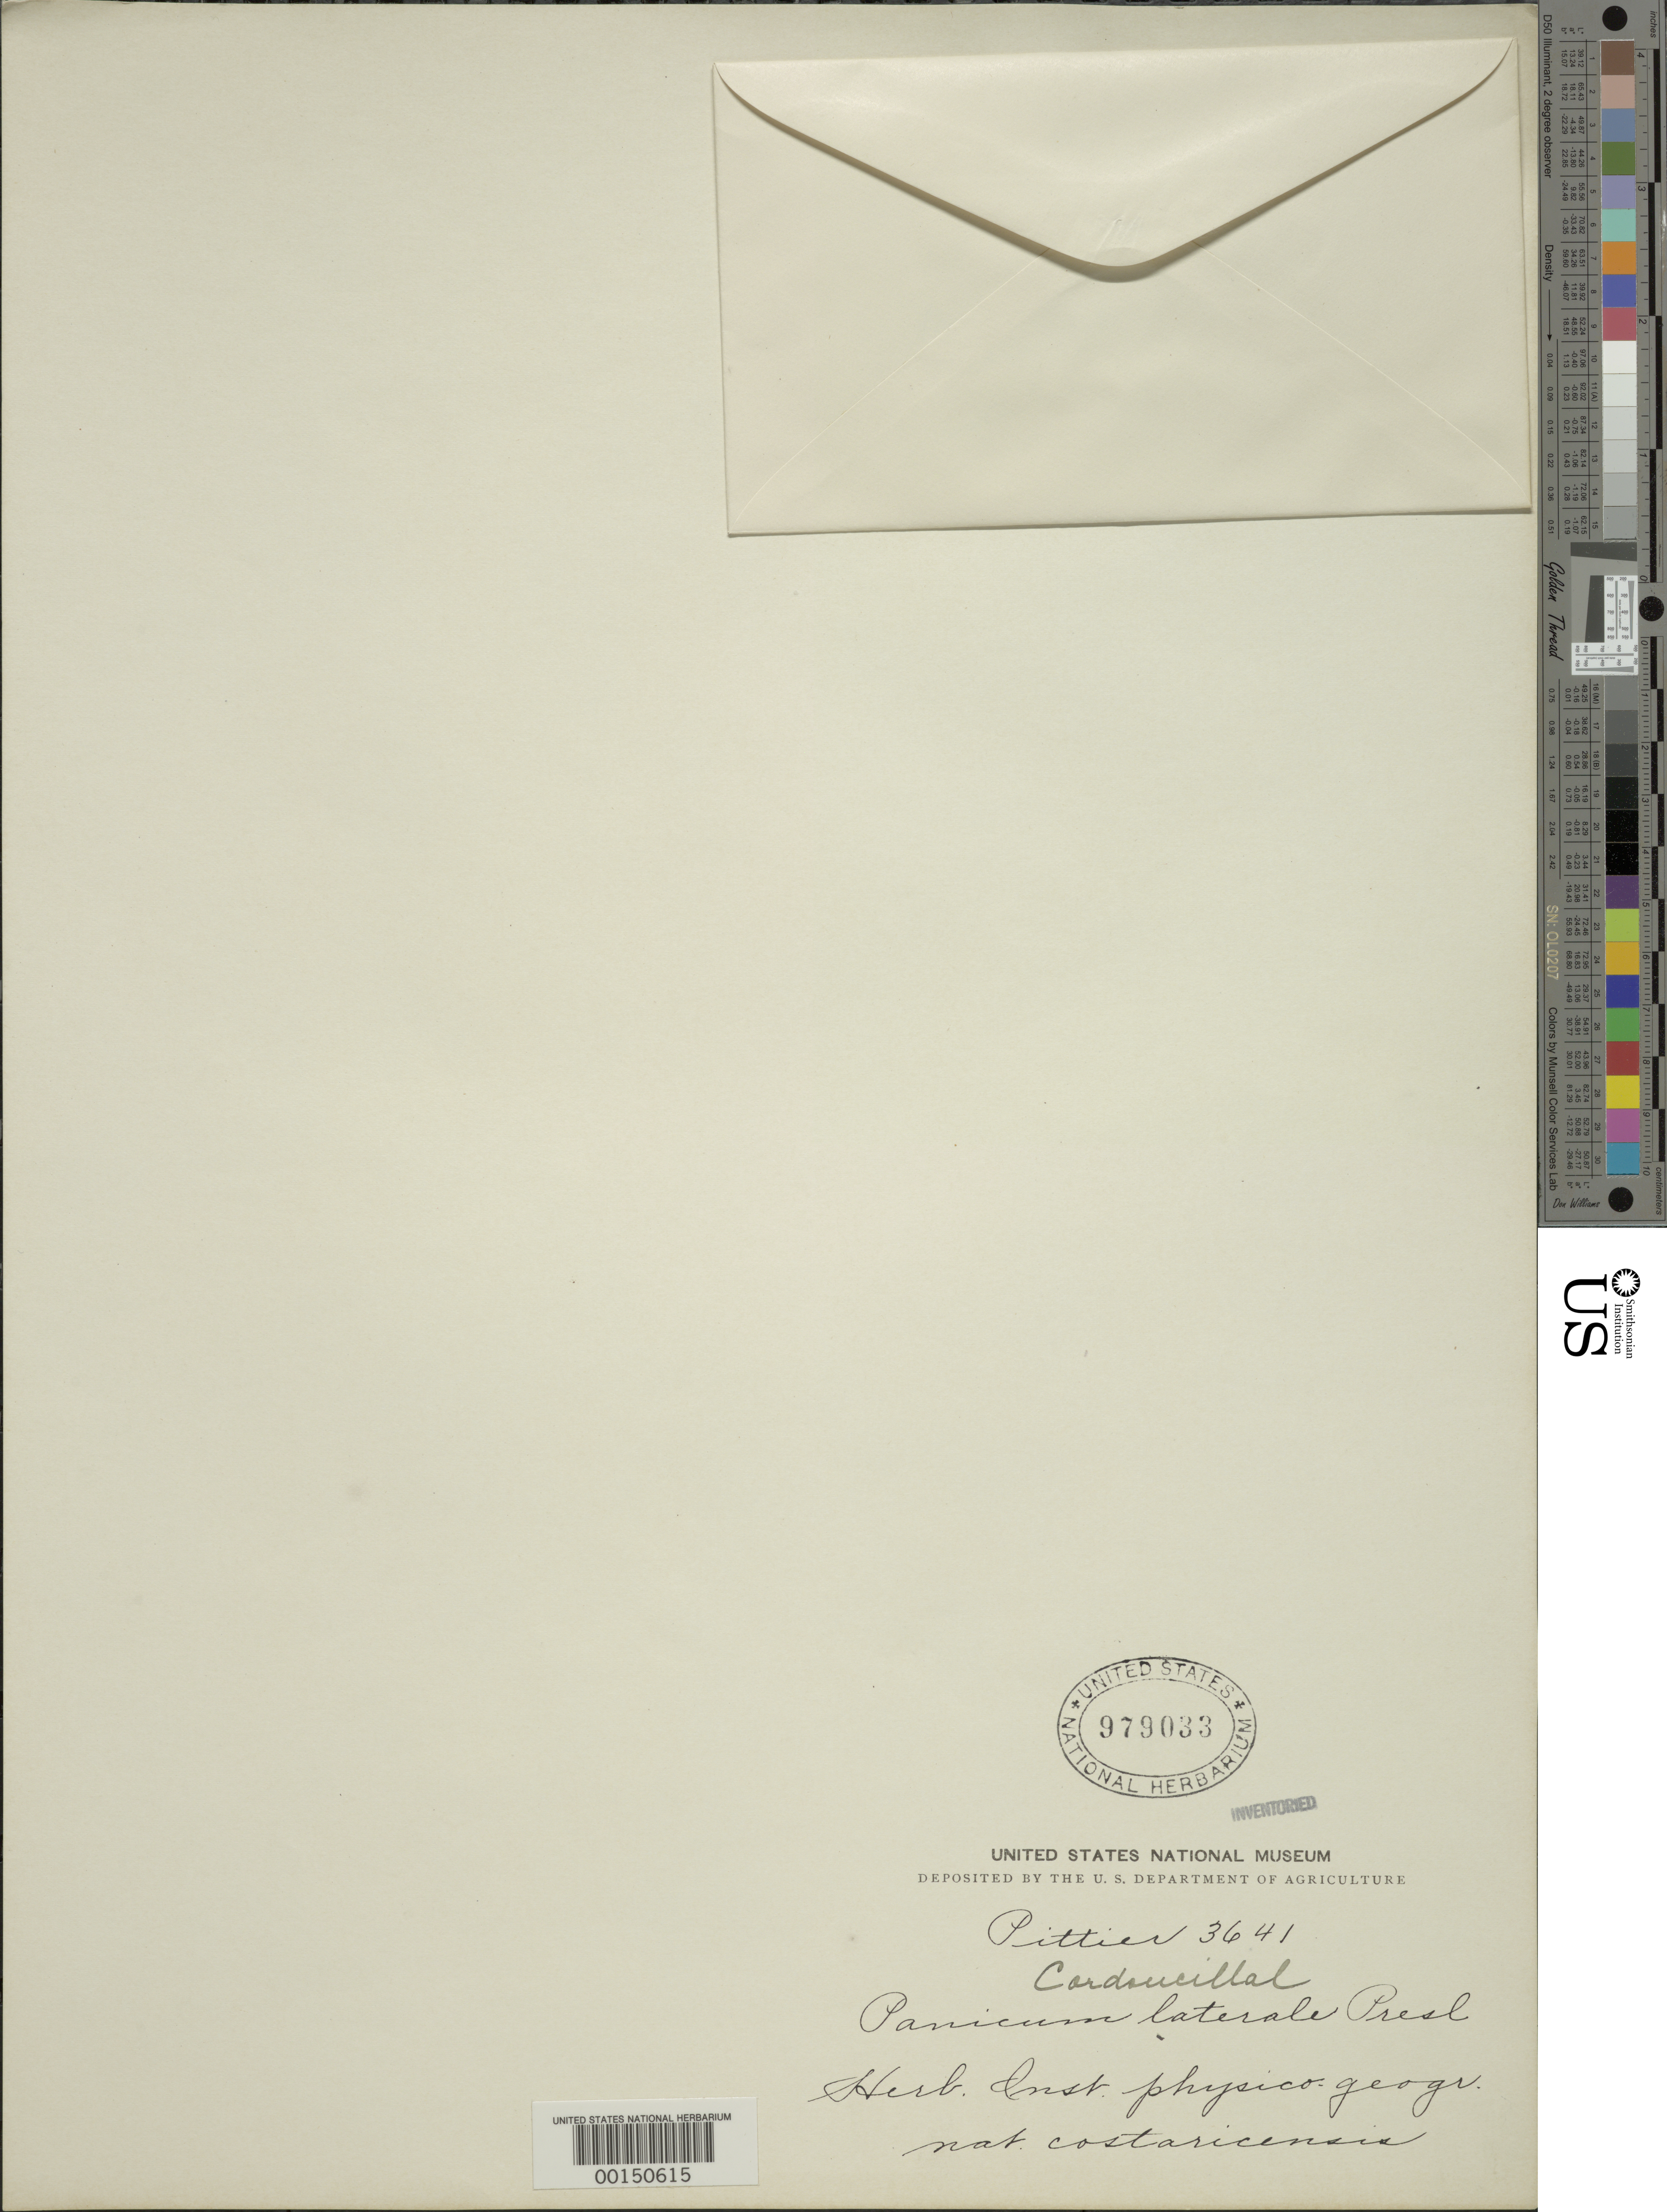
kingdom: Plantae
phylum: Tracheophyta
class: Liliopsida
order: Poales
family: Poaceae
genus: Parodiolyra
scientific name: Parodiolyra lateralis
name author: (J. Presl ex Nees) Soderstr. & Zuloaga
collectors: Pittier, --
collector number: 3641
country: Costa Rica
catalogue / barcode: US 979033